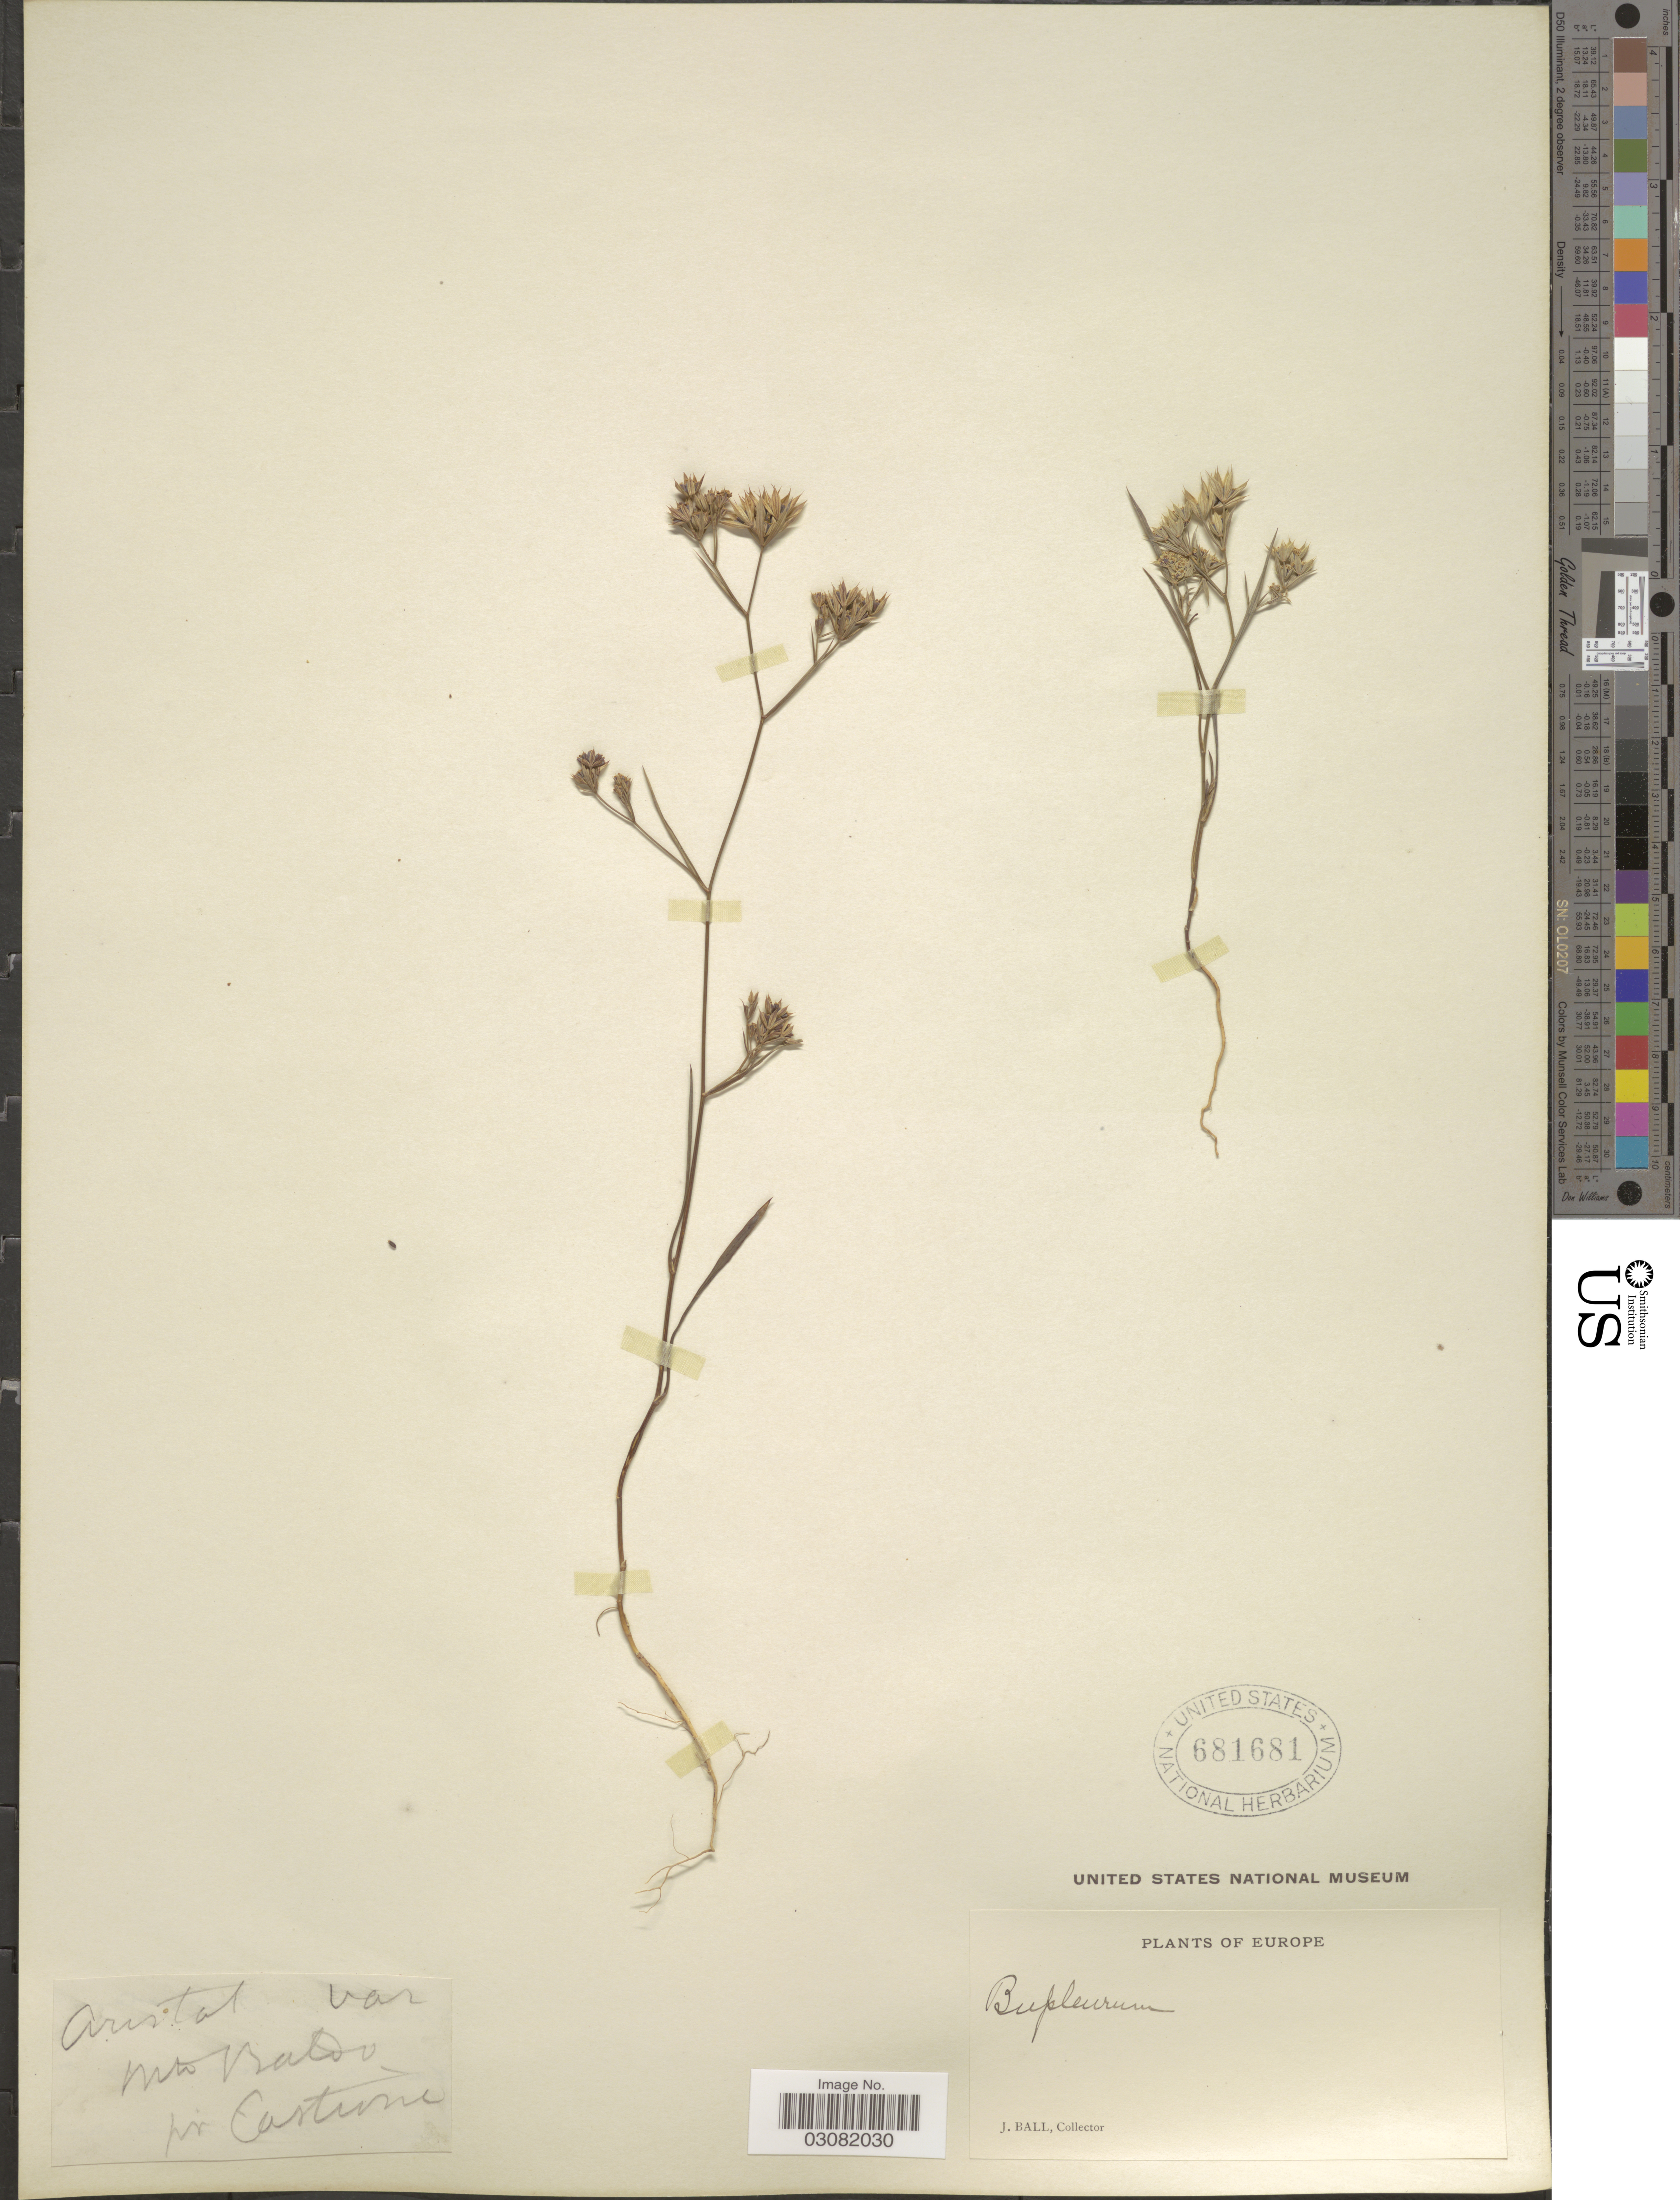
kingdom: Plantae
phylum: Tracheophyta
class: Magnoliopsida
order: Apiales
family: Apiaceae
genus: Bupleurum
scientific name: Bupleurum sp.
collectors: J. Ball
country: Italy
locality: Mts. Baldo pr Castune. [interpreted] Europe.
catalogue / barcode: US 681681